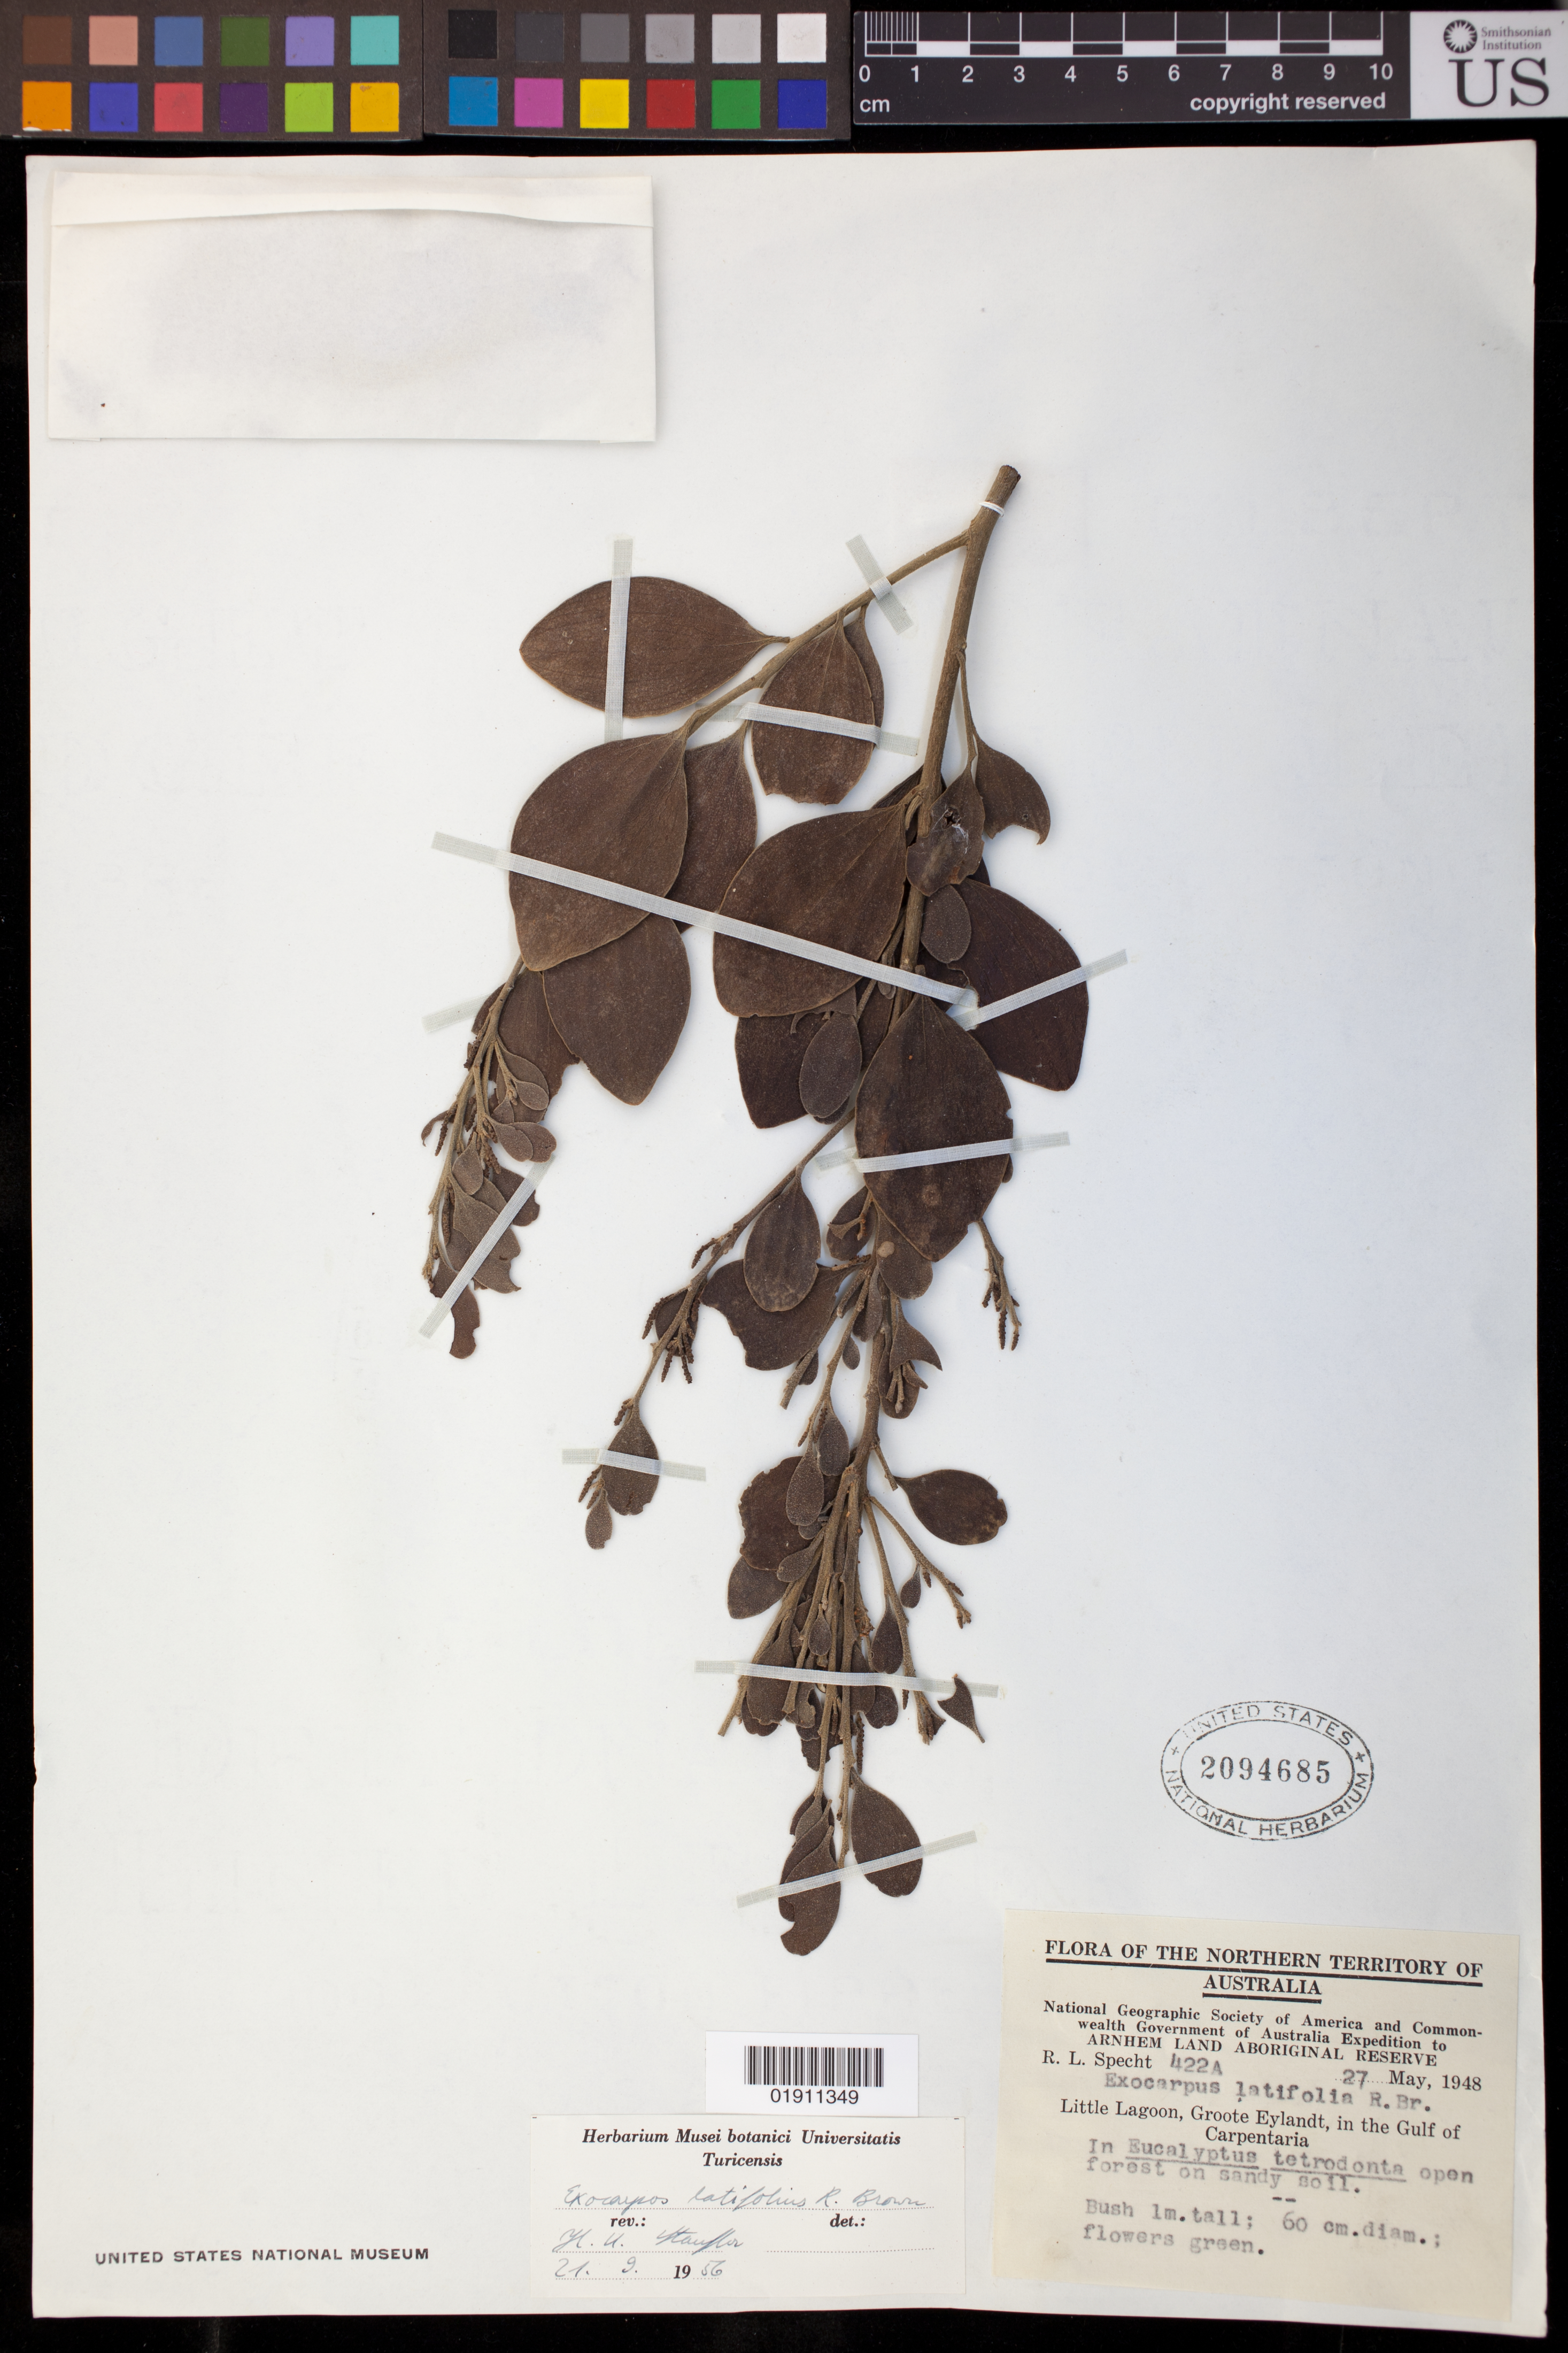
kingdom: Plantae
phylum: Tracheophyta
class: Magnoliopsida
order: Santalales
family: Santalaceae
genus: Exocarpos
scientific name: Exocarpos latifolius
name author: R. Br.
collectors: R. L. Specht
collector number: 422A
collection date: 1948-05-27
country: Australia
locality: Little Lagoon, Groote Eylandt, in the Gulf of Carpentaria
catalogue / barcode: US 2094685